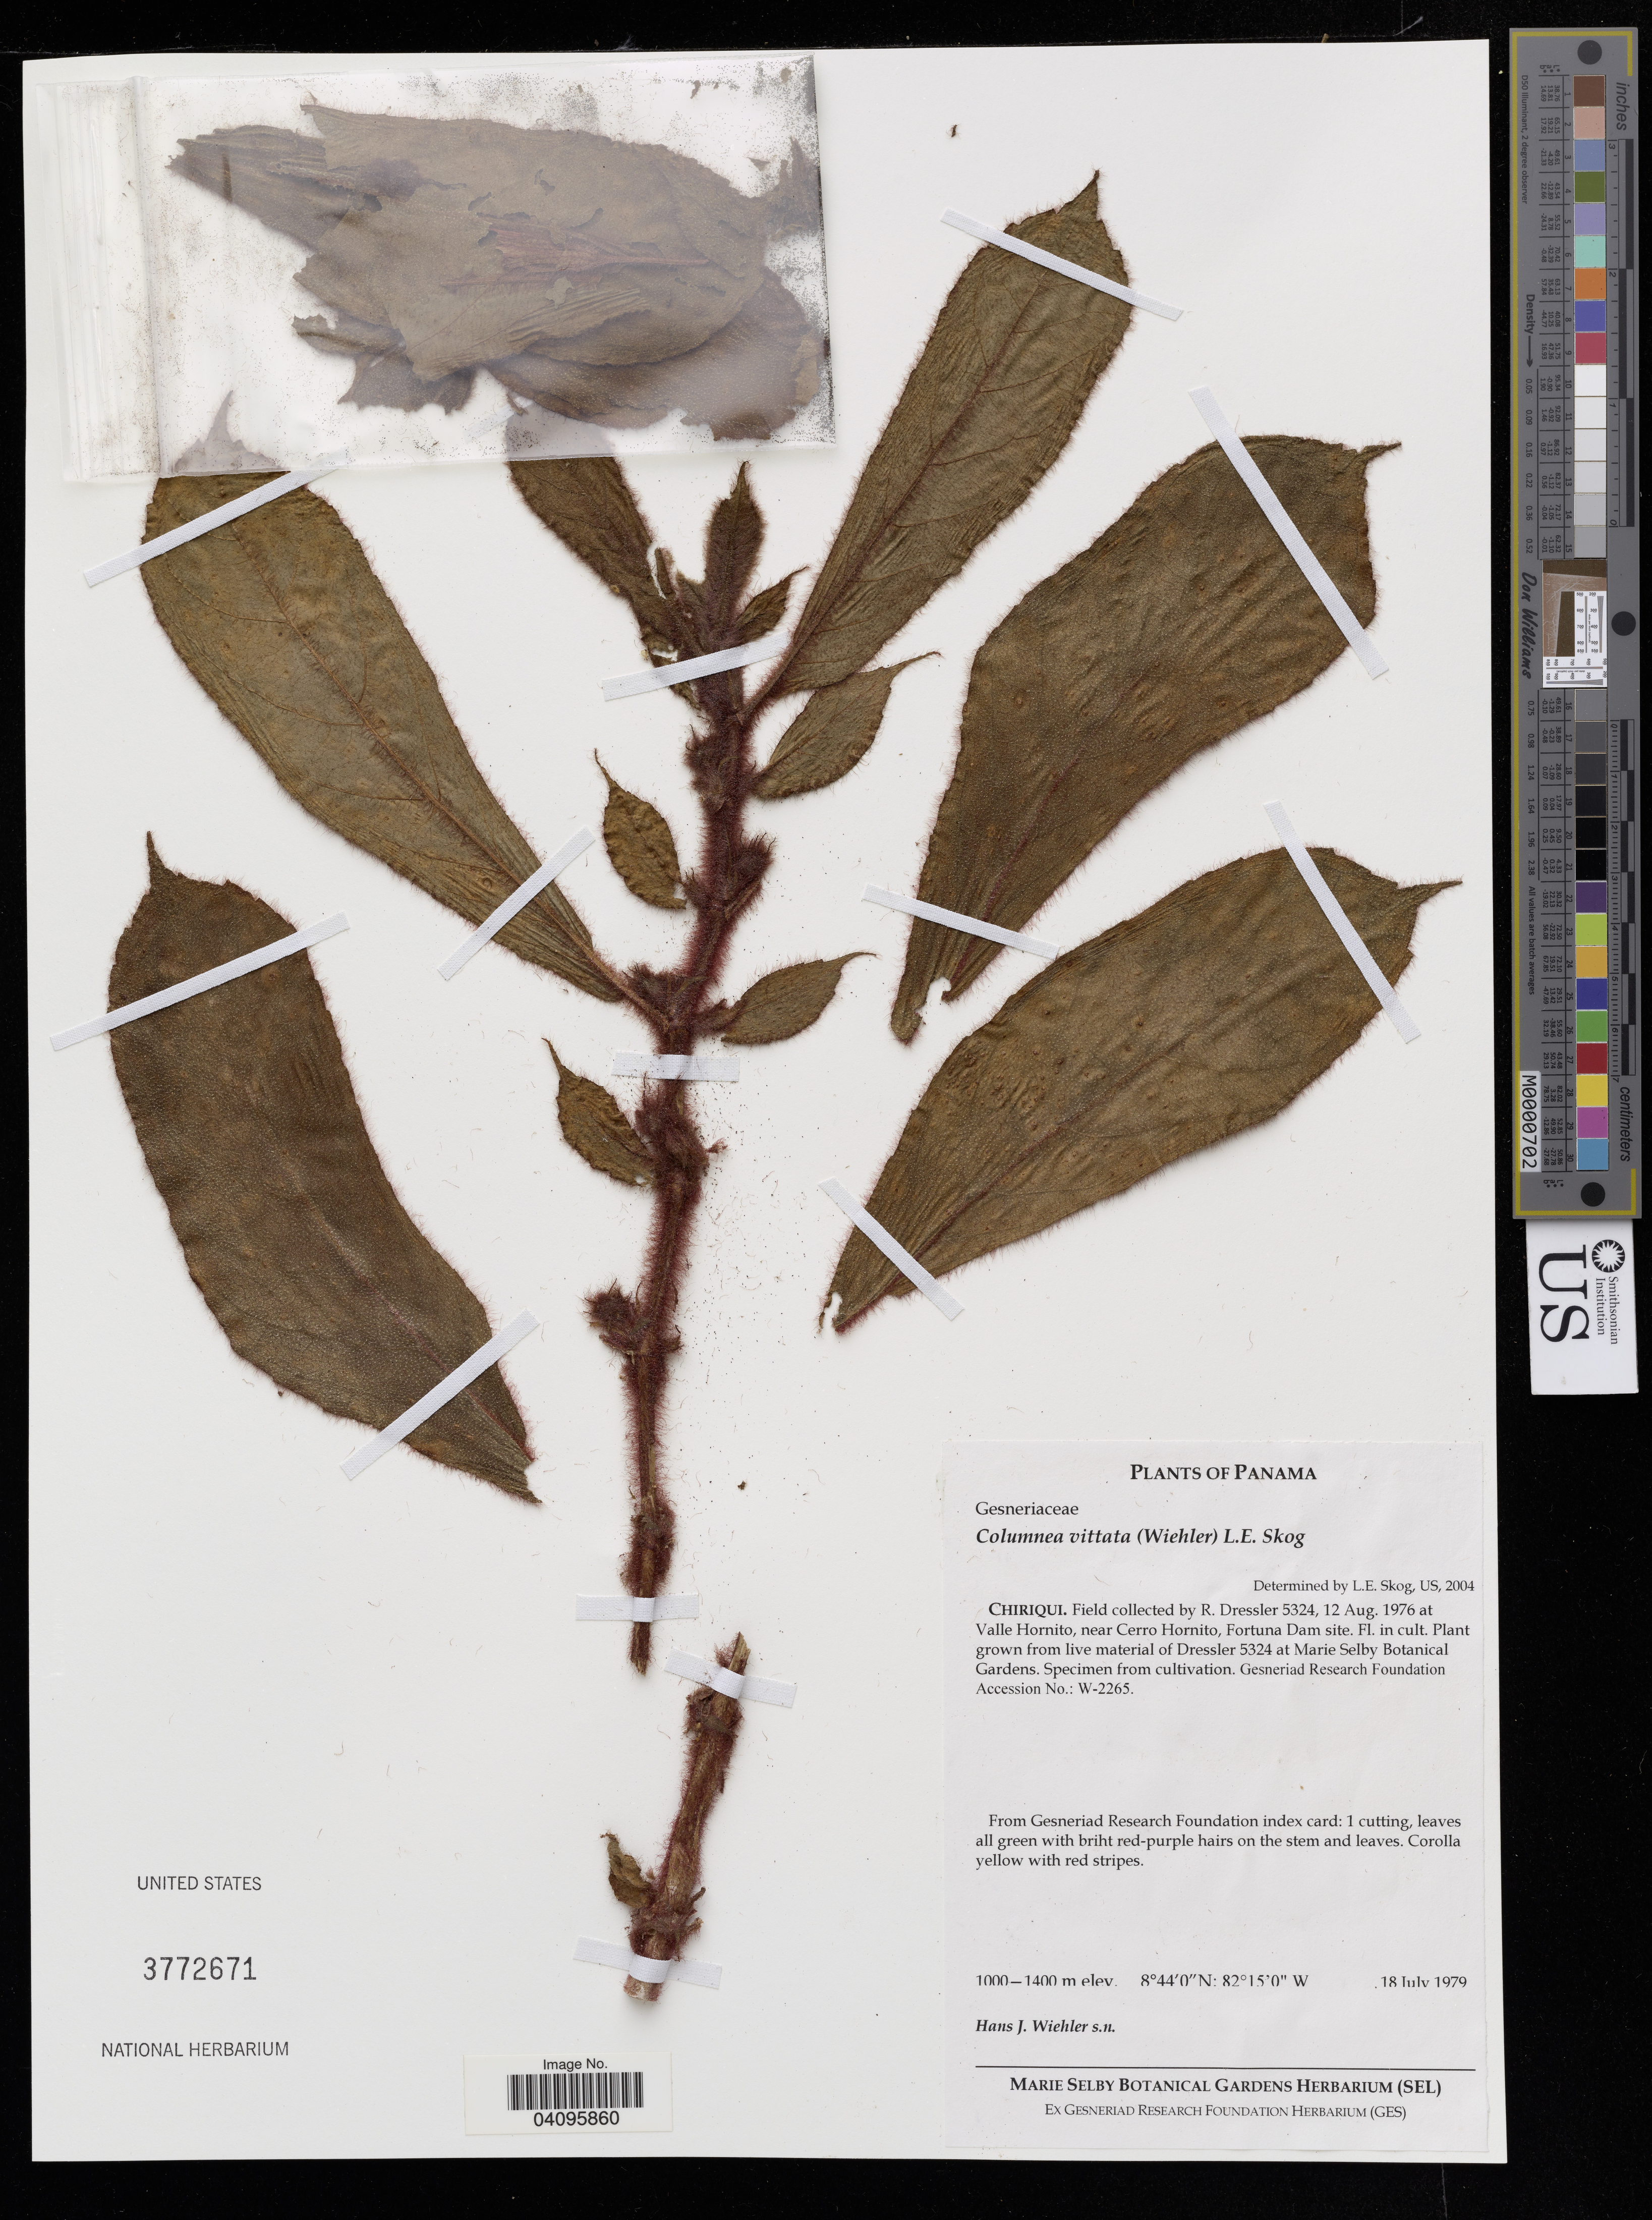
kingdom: Plantae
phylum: Tracheophyta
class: Magnoliopsida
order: Lamiales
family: Gesneriaceae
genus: Columnea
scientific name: Columnea vittata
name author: (Wiehler) L.E. Skog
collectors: H. J. Wiehler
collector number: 5324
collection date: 1976-08-12/1979-07-18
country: Panama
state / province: Chiriqui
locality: Valle Hornito, near Cerro Hornito, Fortuna Dam site. Plant grown from live material of Dressler 5324 at Marie Selby Botanical Gardens. Specimen from cultivation. Gesneriad Research Foundation, Accession No.: W-2265.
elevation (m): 1000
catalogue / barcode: US 3772671